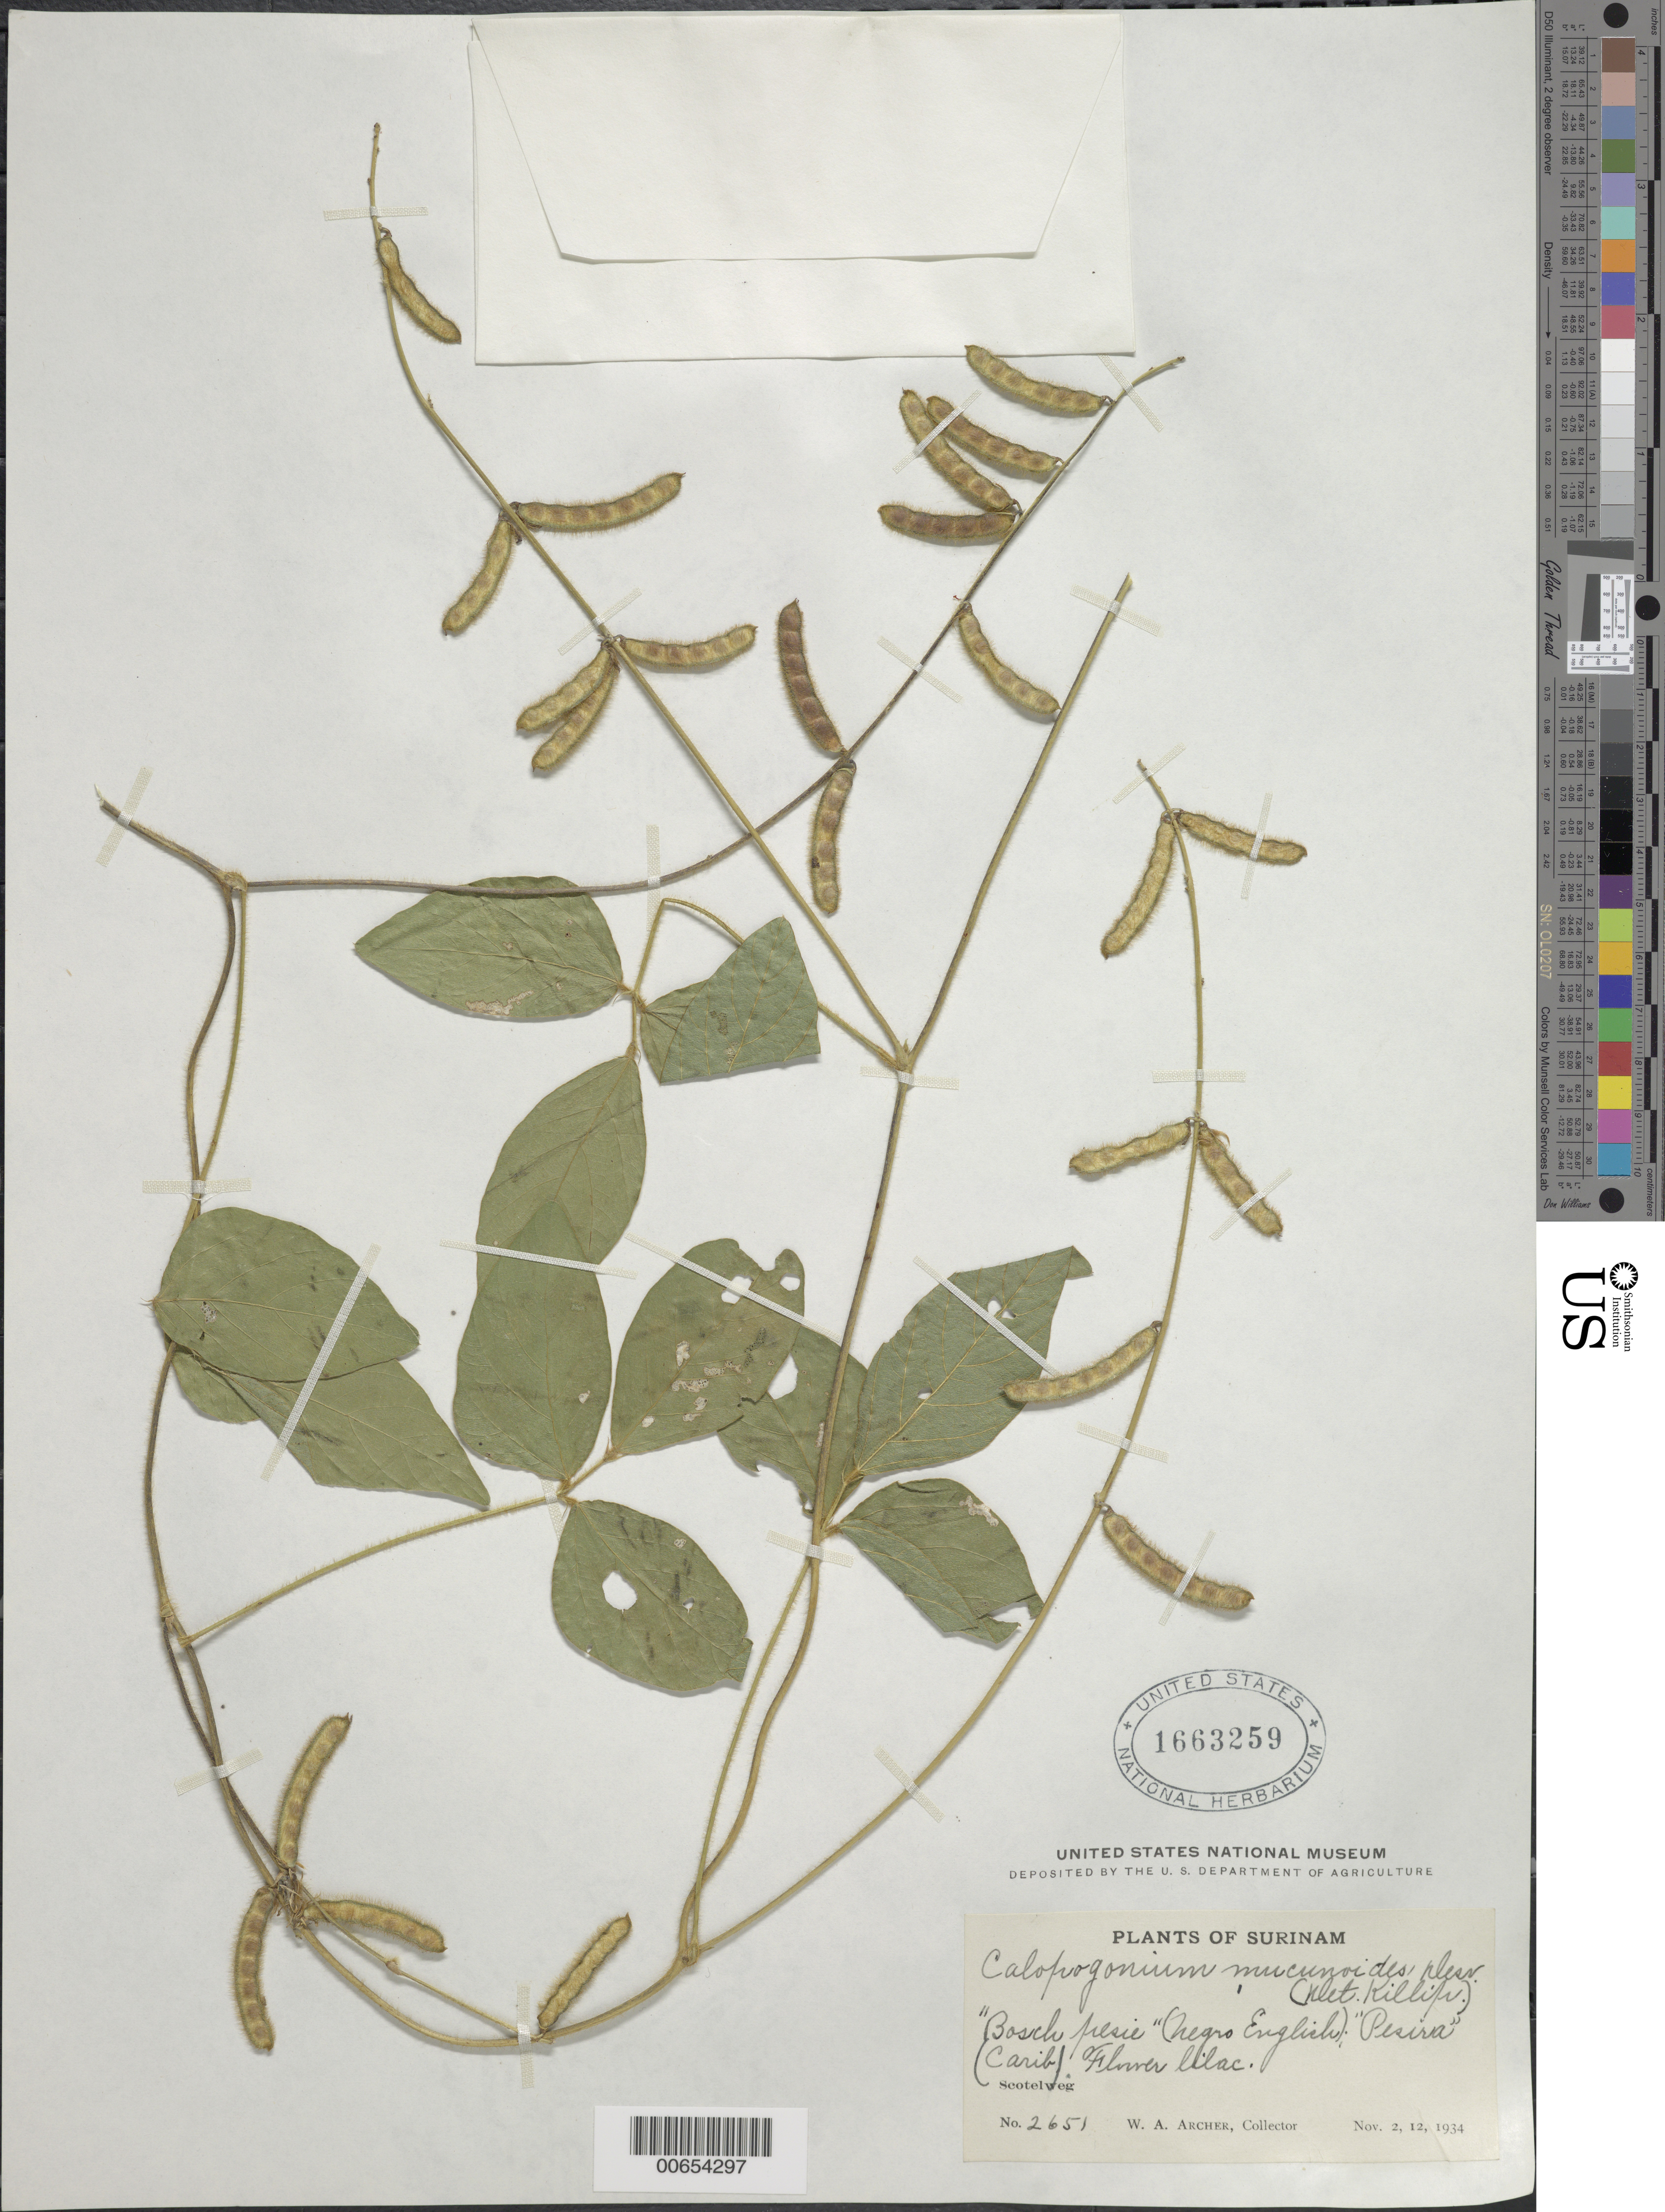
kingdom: Plantae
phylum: Tracheophyta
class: Magnoliopsida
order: Fabales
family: Fabaceae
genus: Calopogonium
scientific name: Calopogonium mucunoides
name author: Desv.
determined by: Killip, Ellsworth P.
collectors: W. A. Archer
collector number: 2651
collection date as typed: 2-Nov-34 or 12-Nov-34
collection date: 1934-11-02 or 1934-11-12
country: Suriname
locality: Scotelweg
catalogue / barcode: US 1663259